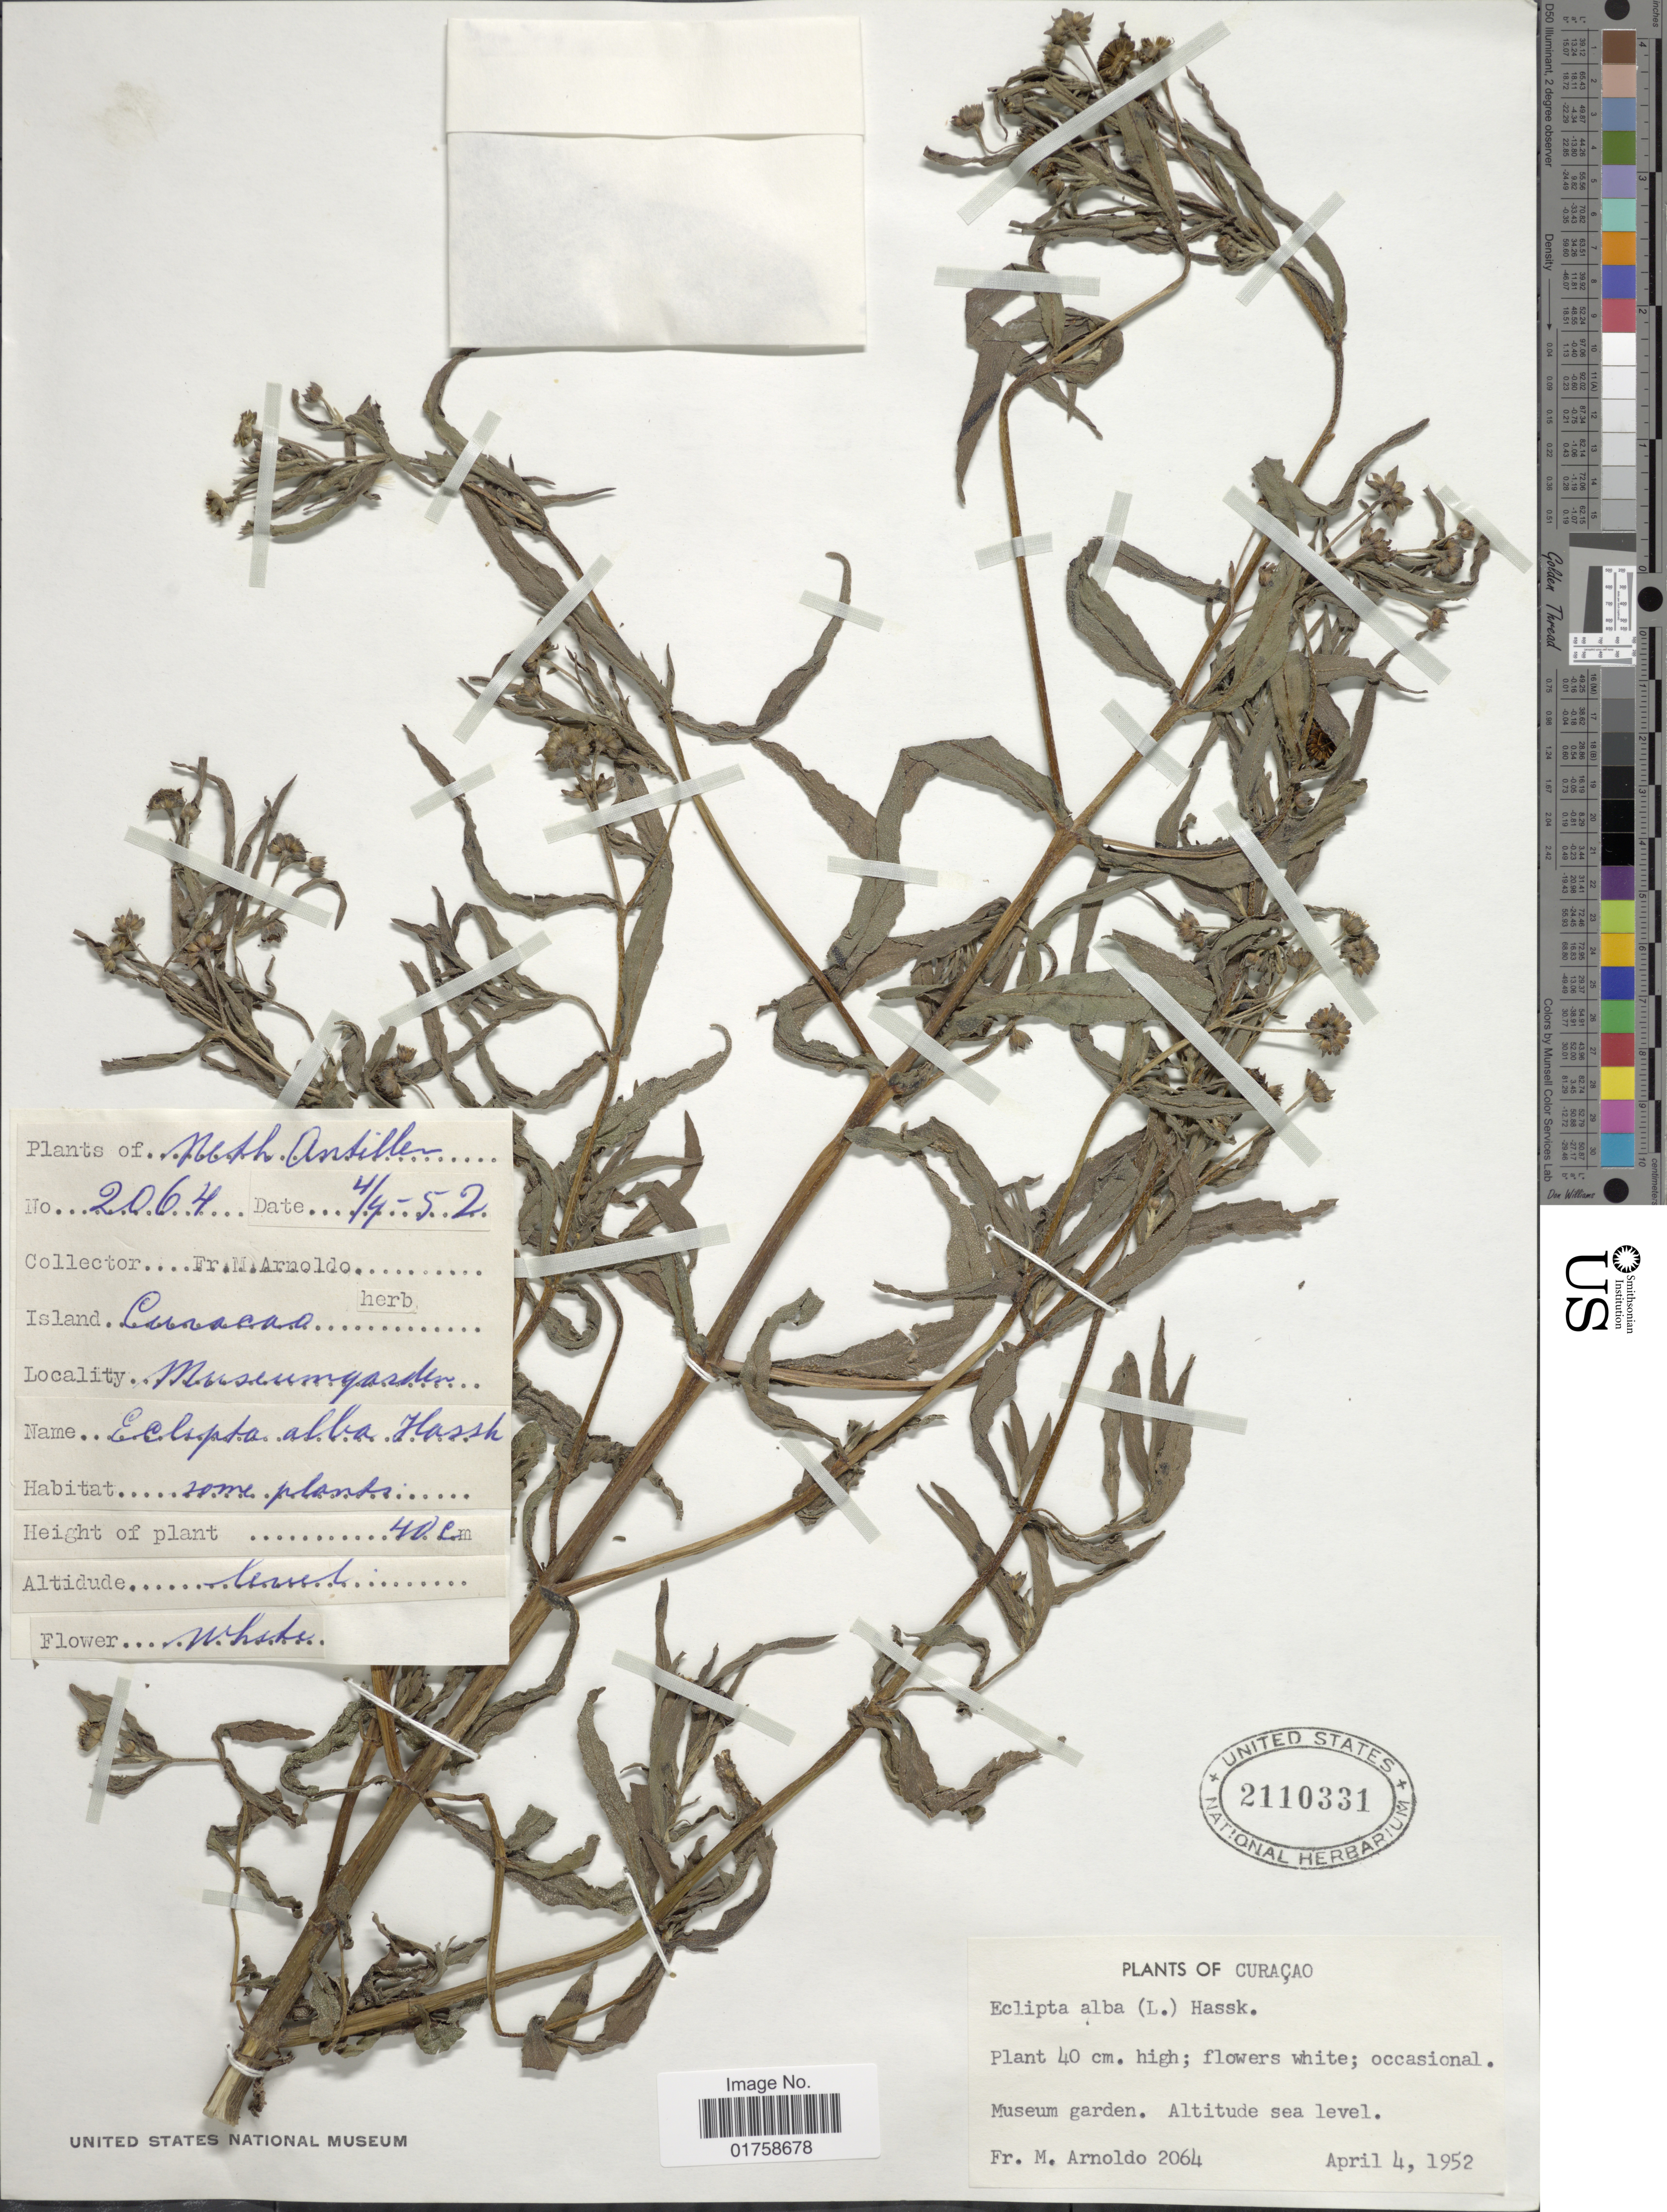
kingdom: Plantae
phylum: Tracheophyta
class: Magnoliopsida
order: Asterales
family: Asteraceae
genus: Eclipta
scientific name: Eclipta alba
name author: (L.) Hassk.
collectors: N. Arnoldo-Broeders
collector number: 2064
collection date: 1952-04-24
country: Curaçao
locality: Curaçao. Museum garden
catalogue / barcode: US 2110331